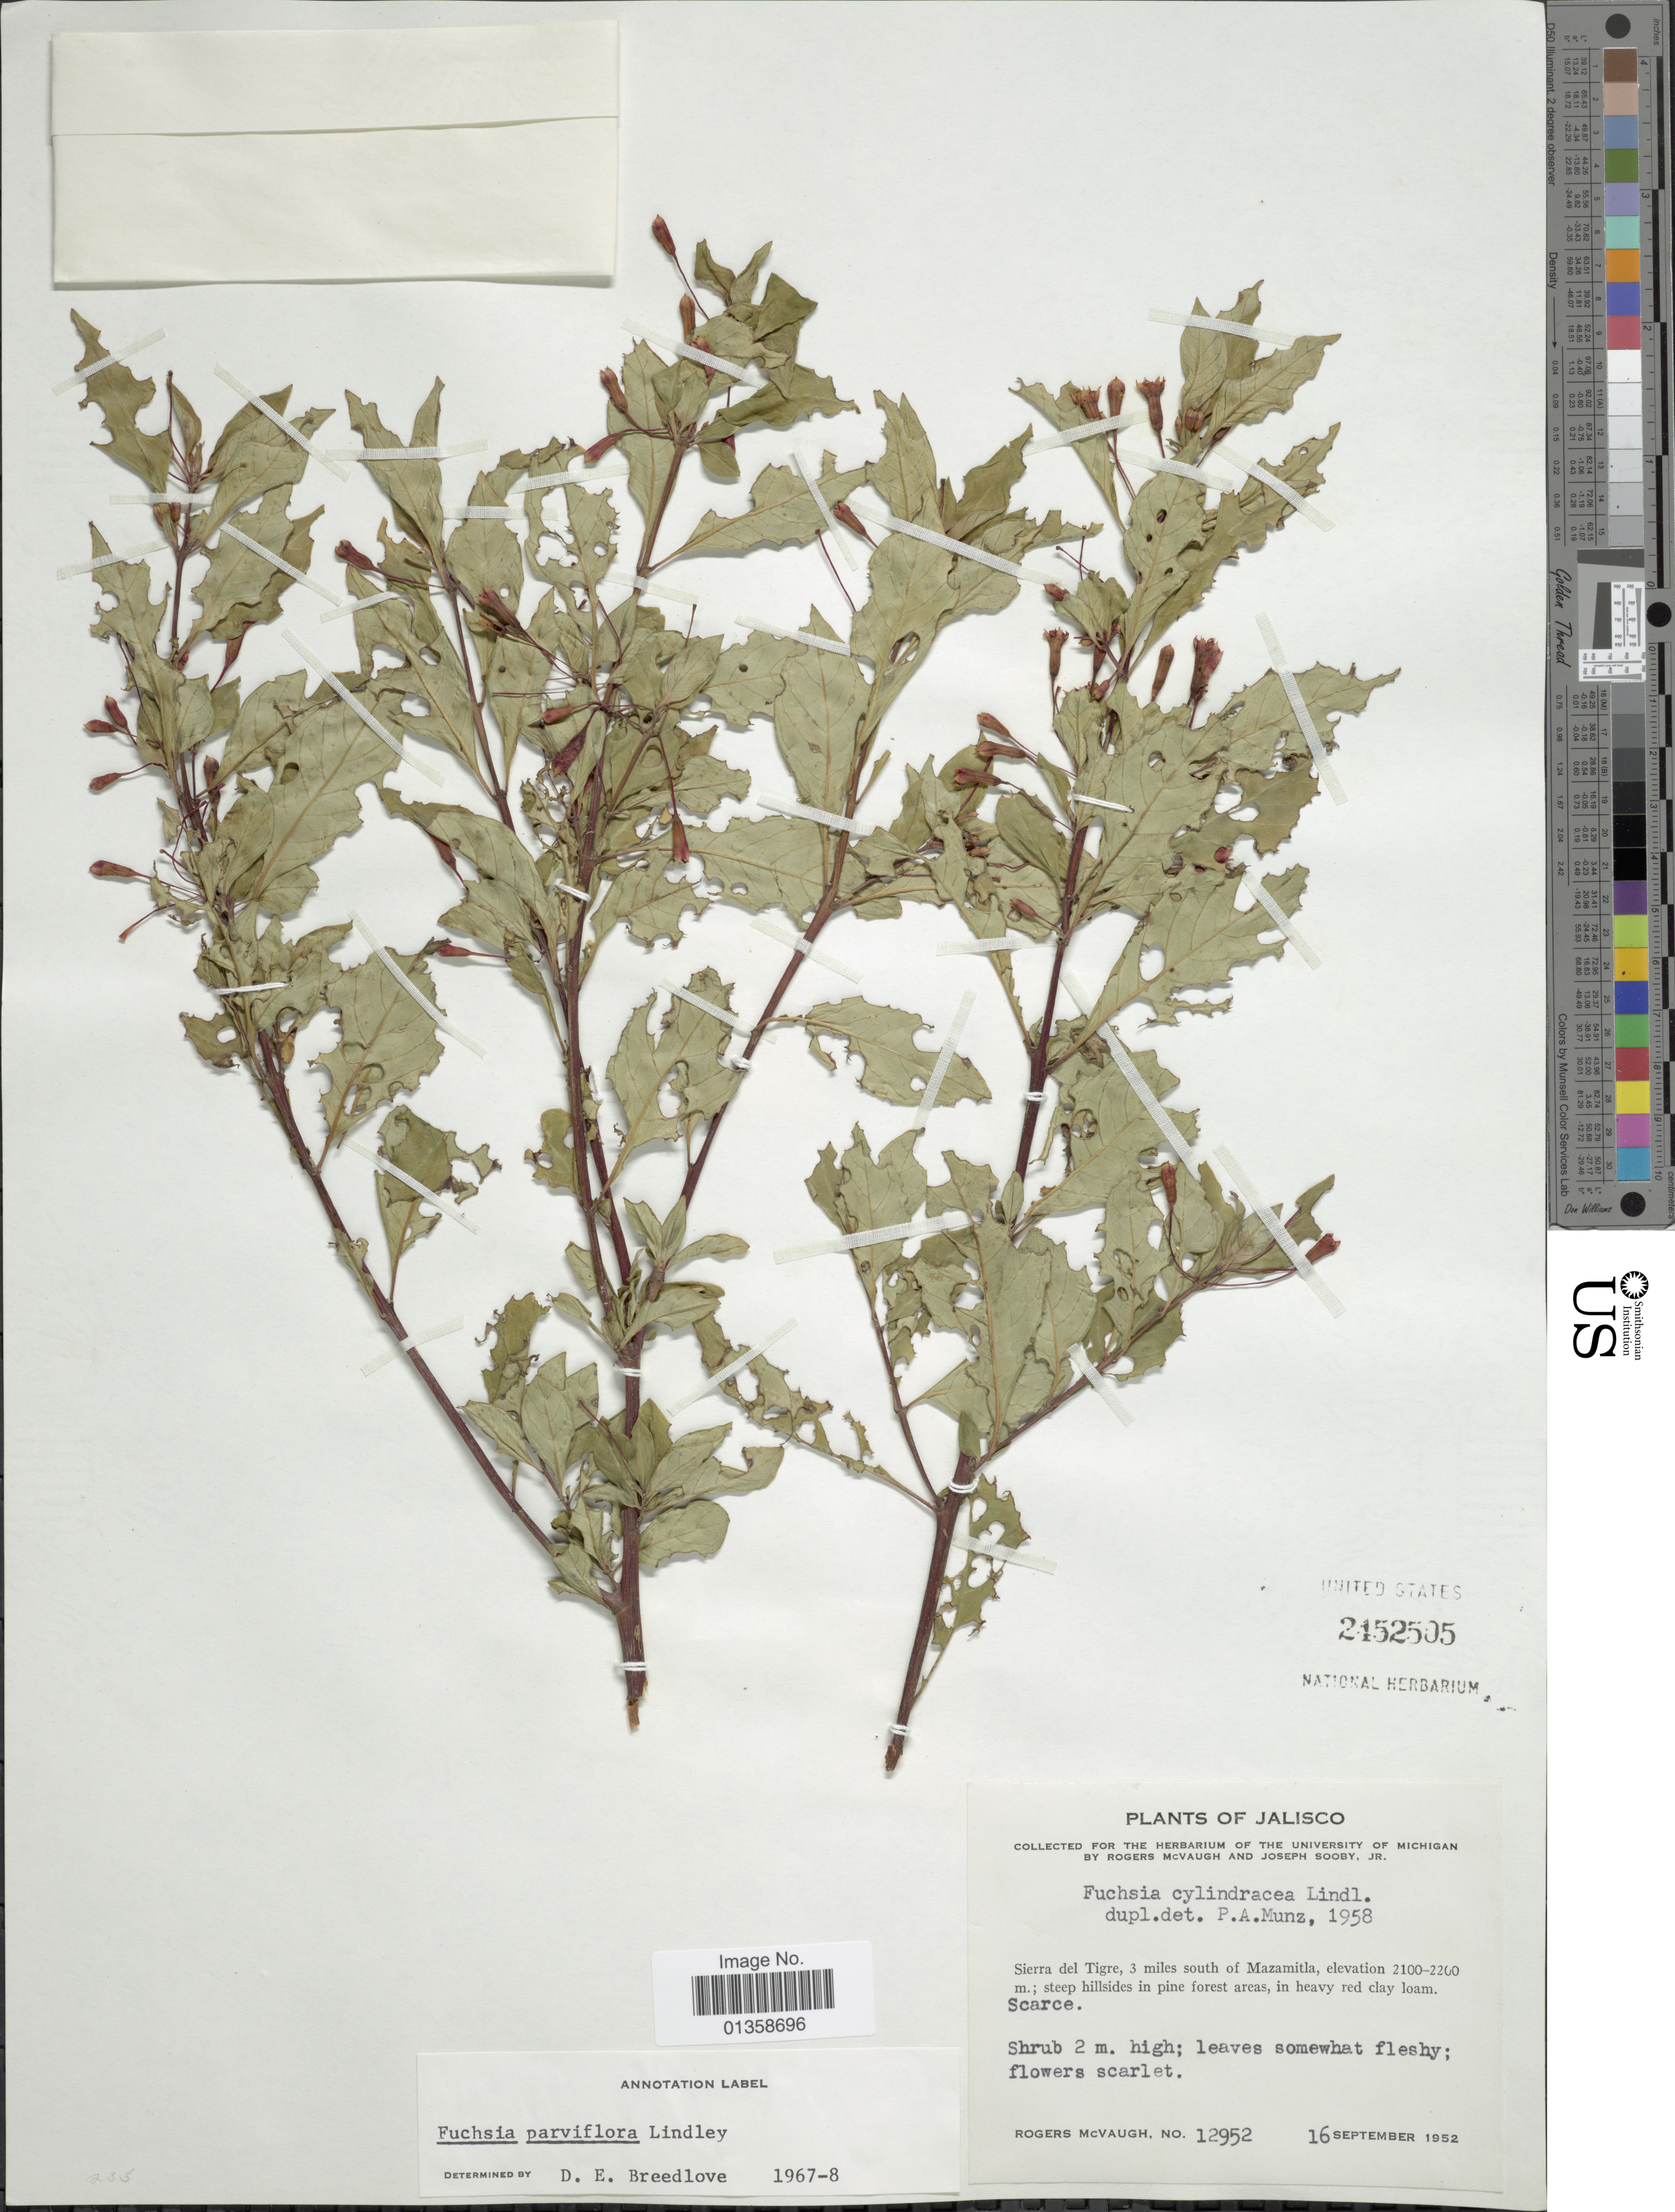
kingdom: Plantae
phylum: Tracheophyta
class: Magnoliopsida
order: Myrtales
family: Onagraceae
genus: Fuchsia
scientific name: Fuchsia cylindracea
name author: Lindl.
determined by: Wagner, W. L., (BOT), Smithsonian Institution - National Museum of Natural History (UNITED STATES)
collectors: R. McVaugh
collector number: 12952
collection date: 1952-09-16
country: Mexico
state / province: Jalisco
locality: Sierra del Tigre, 3 miles south of Mazamitla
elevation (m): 2100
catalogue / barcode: US 2452505